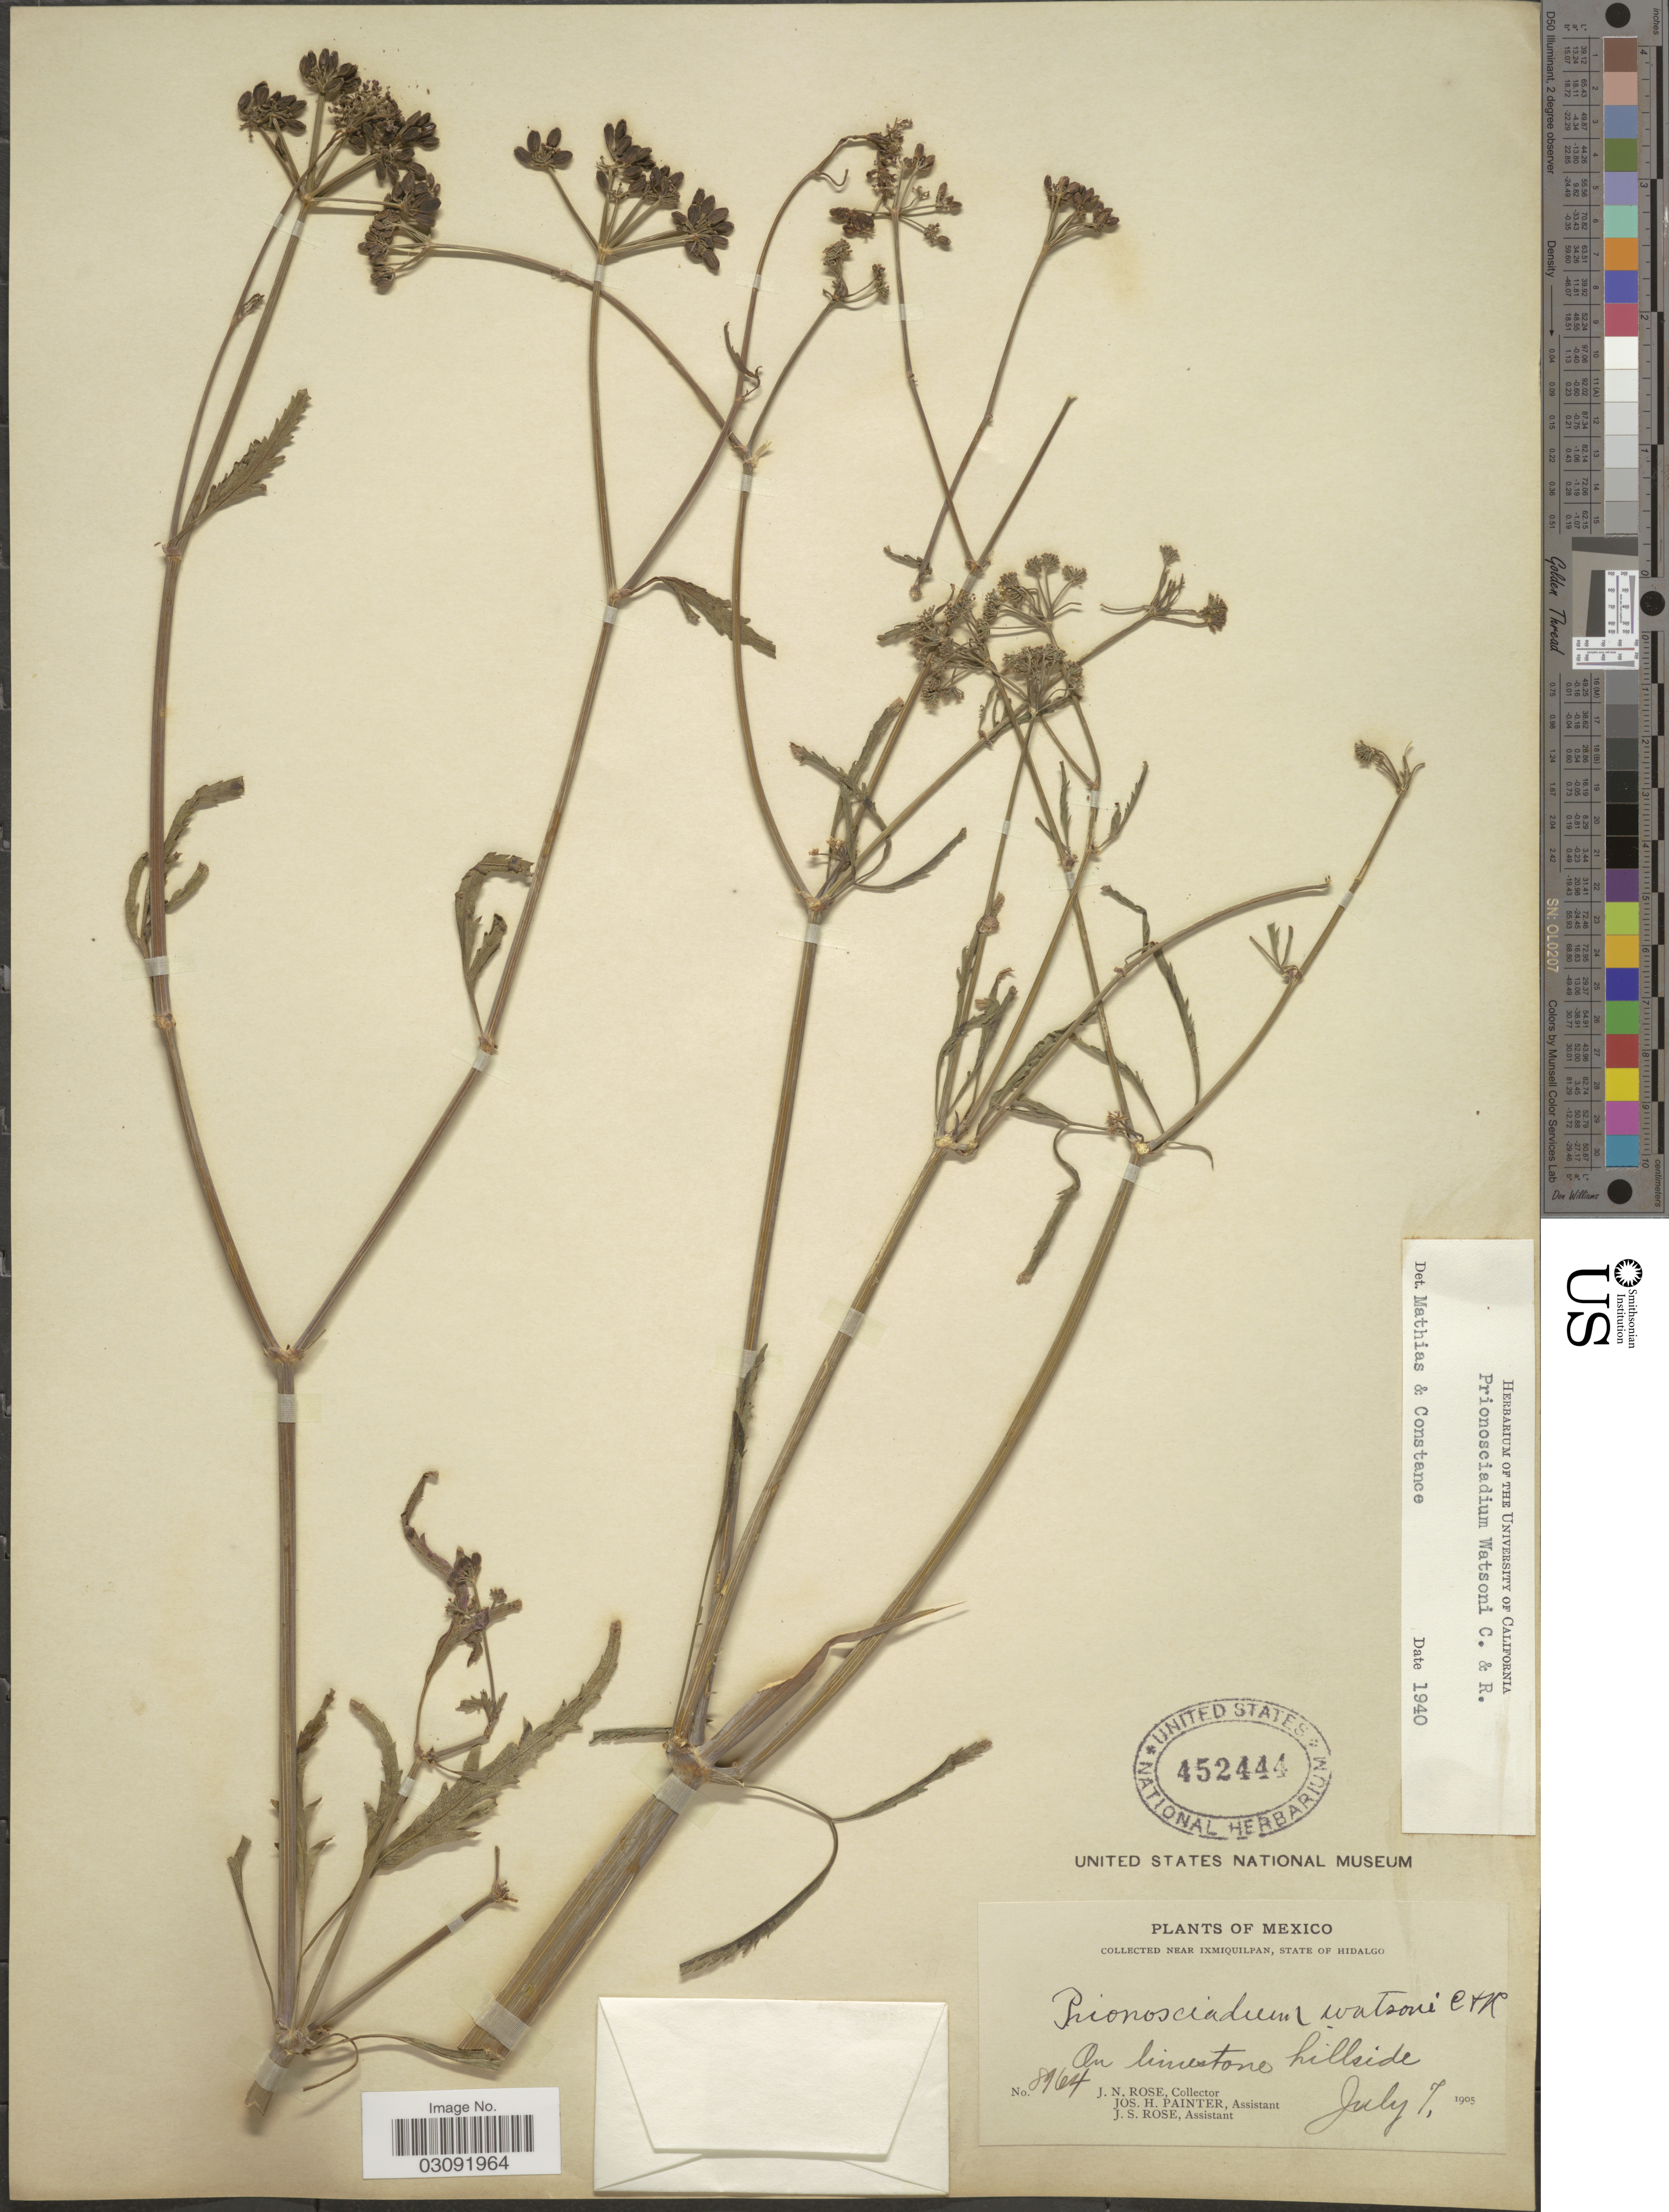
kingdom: Plantae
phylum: Tracheophyta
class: Magnoliopsida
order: Apiales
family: Apiaceae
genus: Prionosciadium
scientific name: Prionosciadium watsonii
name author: J.M. Coult. & Rose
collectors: J. N. Rose, J. H. Painter & J. S. Rose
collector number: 8964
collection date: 1905-07-07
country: Mexico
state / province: Hidalgo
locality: Near Ixmiquilpan.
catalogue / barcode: US 452444